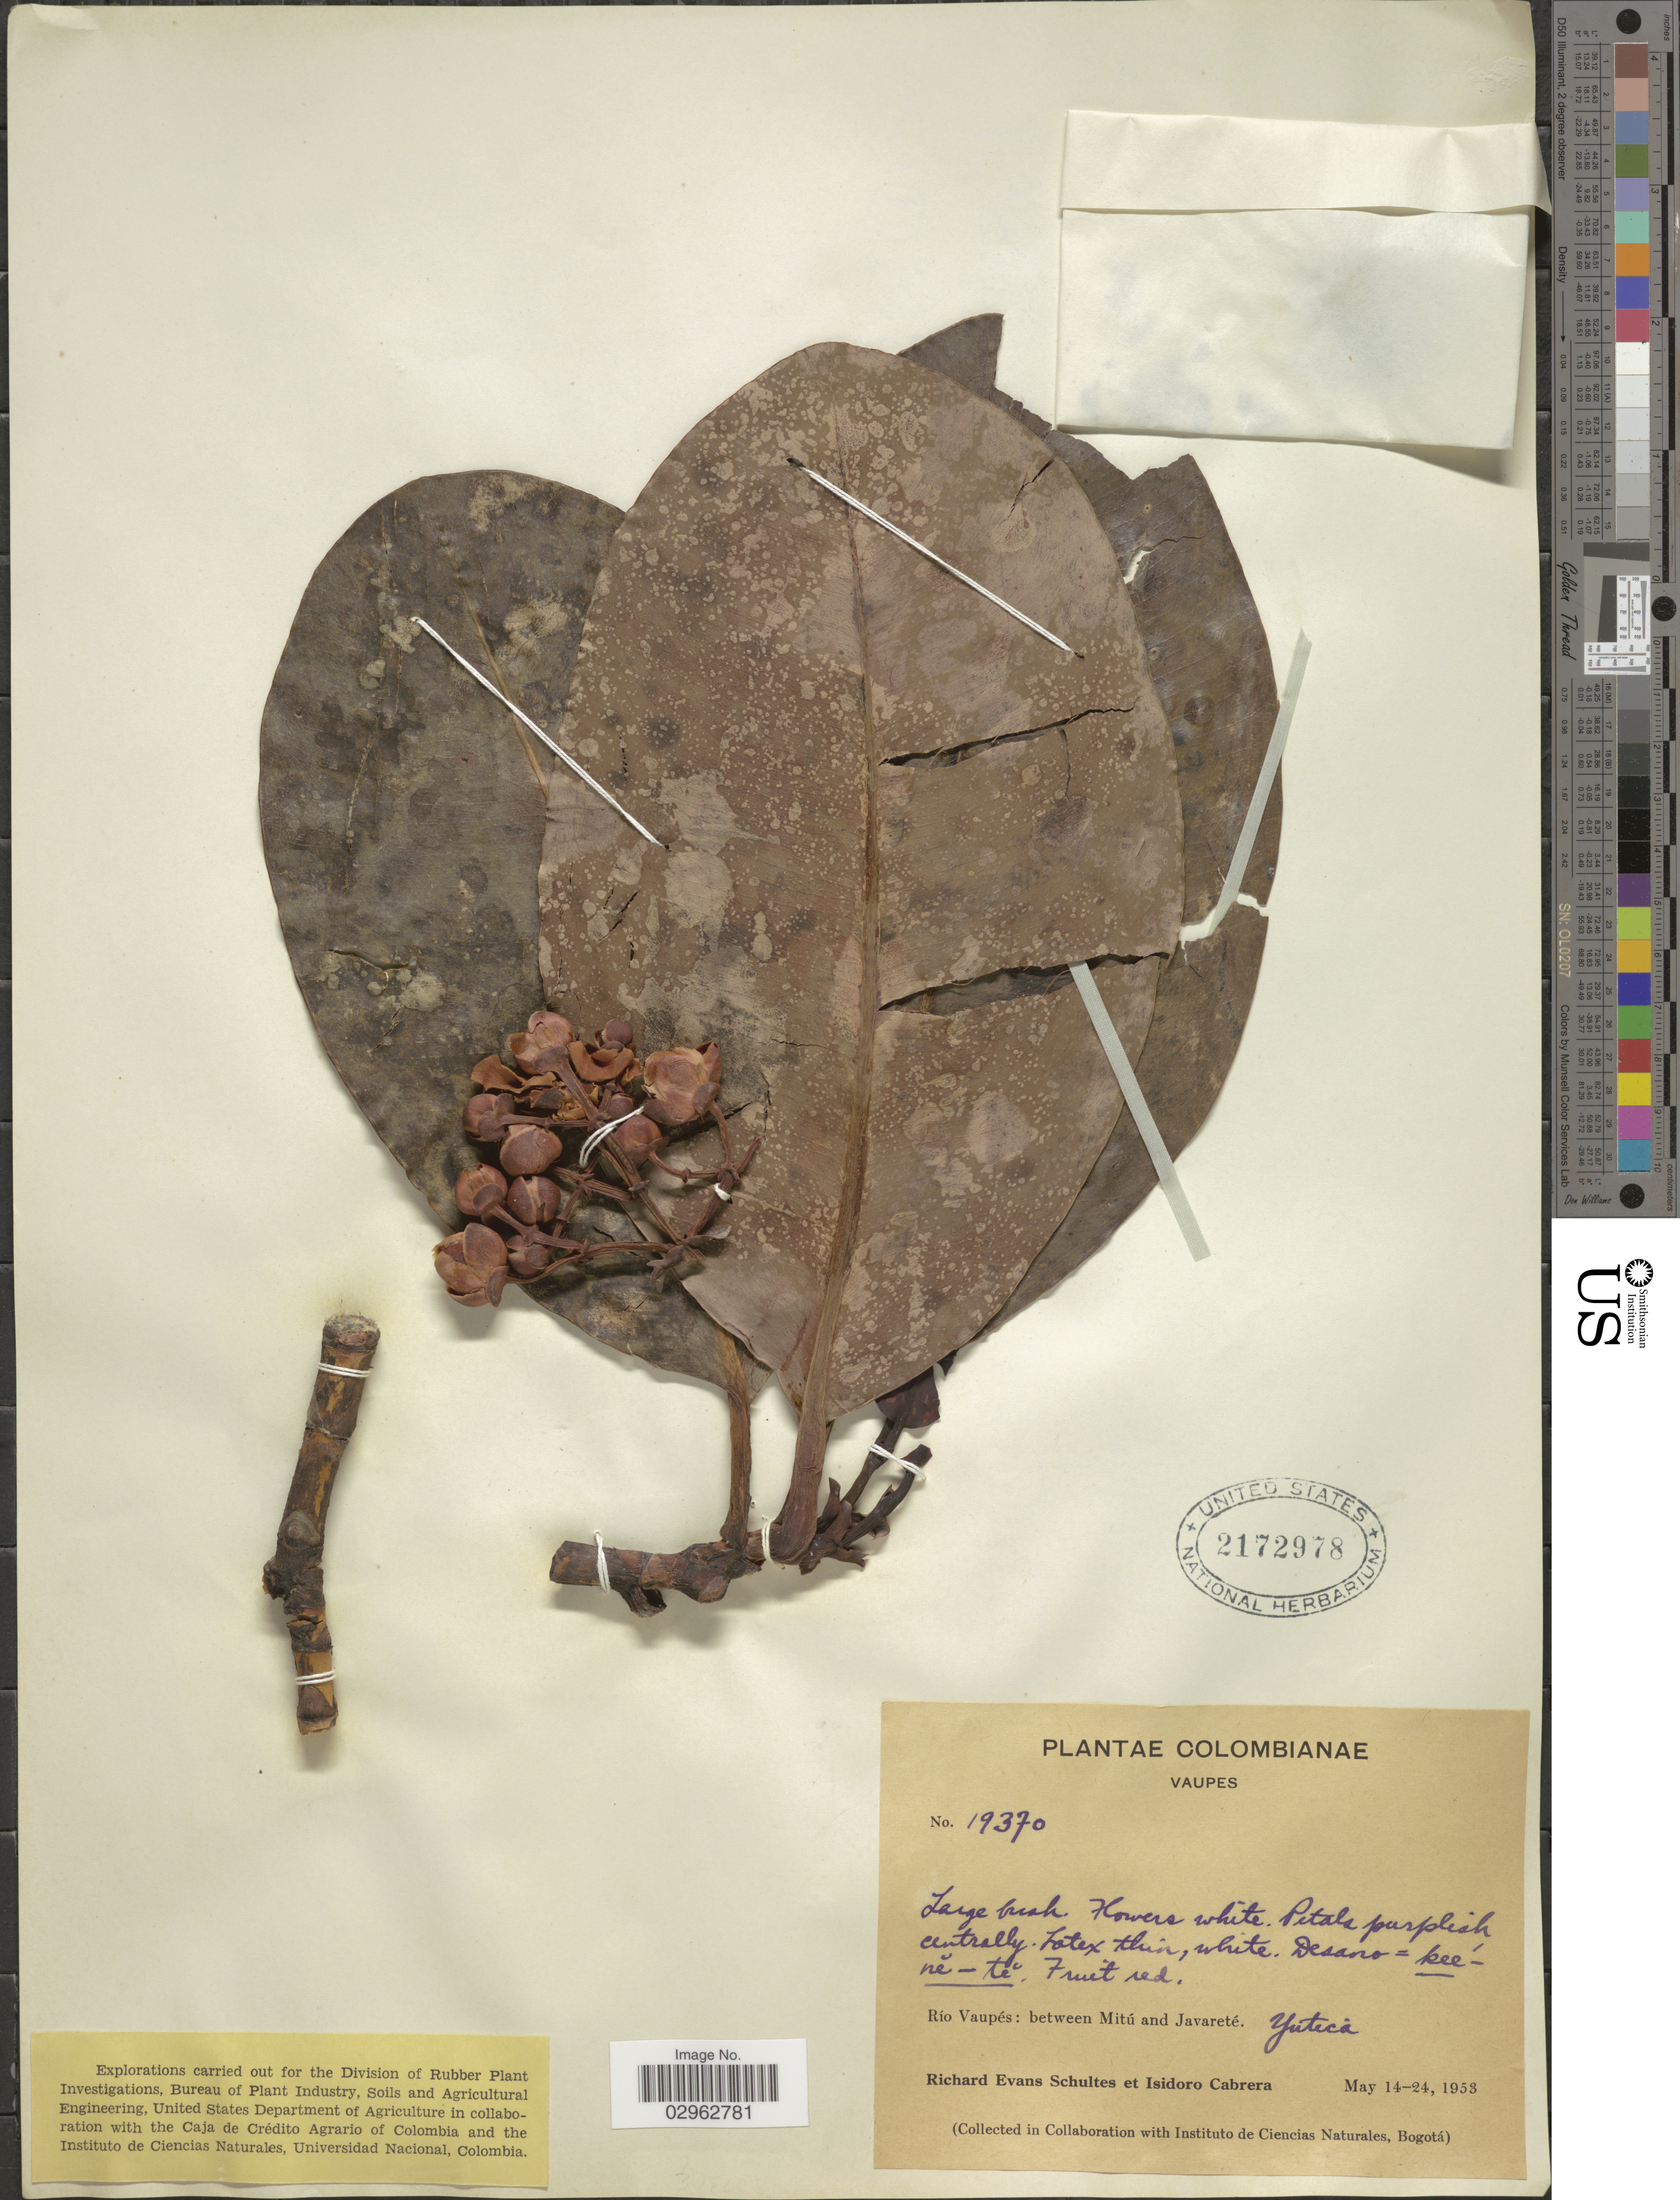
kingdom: Plantae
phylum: Tracheophyta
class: Magnoliopsida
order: Malpighiales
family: Clusiaceae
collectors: R. E. Schultes & I. Cabrera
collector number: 19370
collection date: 1953-05-14/1953-05-24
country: Colombia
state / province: Vaupés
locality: Río Vaupés: between Mitú and Javareté. Yutica.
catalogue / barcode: US 2172978